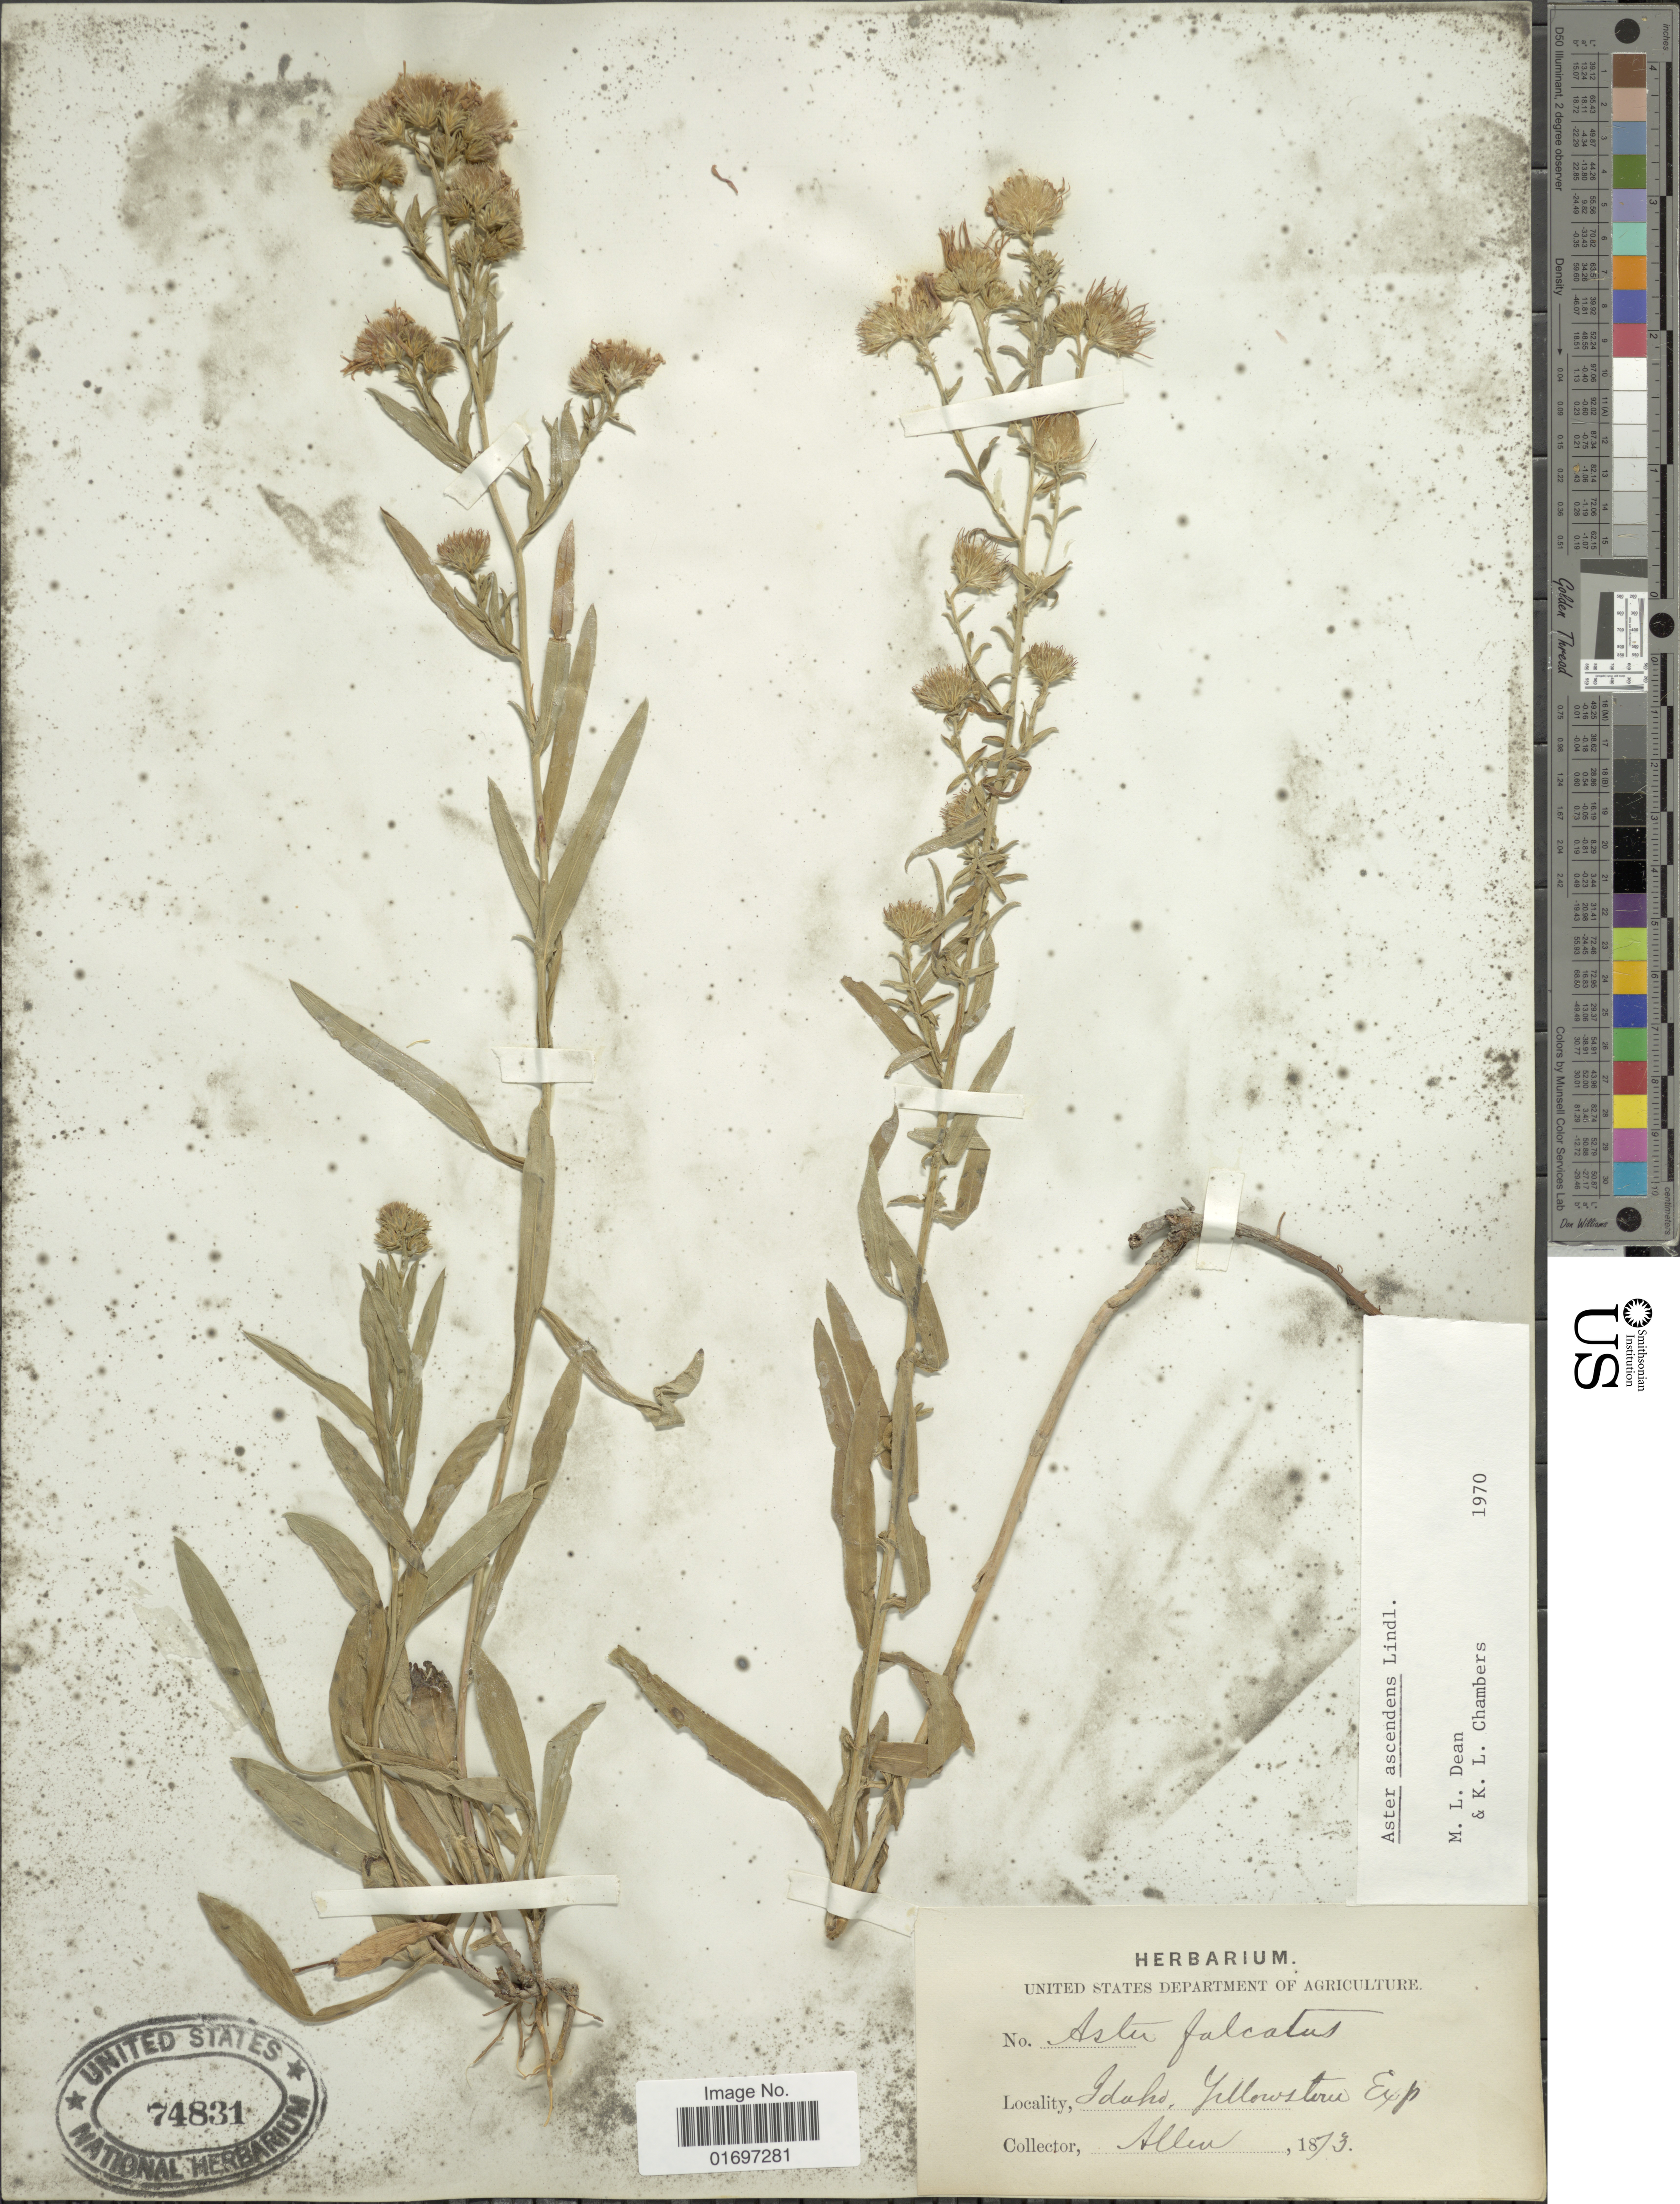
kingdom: Plantae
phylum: Tracheophyta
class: Magnoliopsida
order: Asterales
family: Asteraceae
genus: Symphyotrichum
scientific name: Symphyotrichum ascendens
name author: (Lindl.) G.L. Nesom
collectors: -- Allen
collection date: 1873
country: United States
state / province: Idaho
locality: Yellowstone Exp.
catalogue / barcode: US 74831